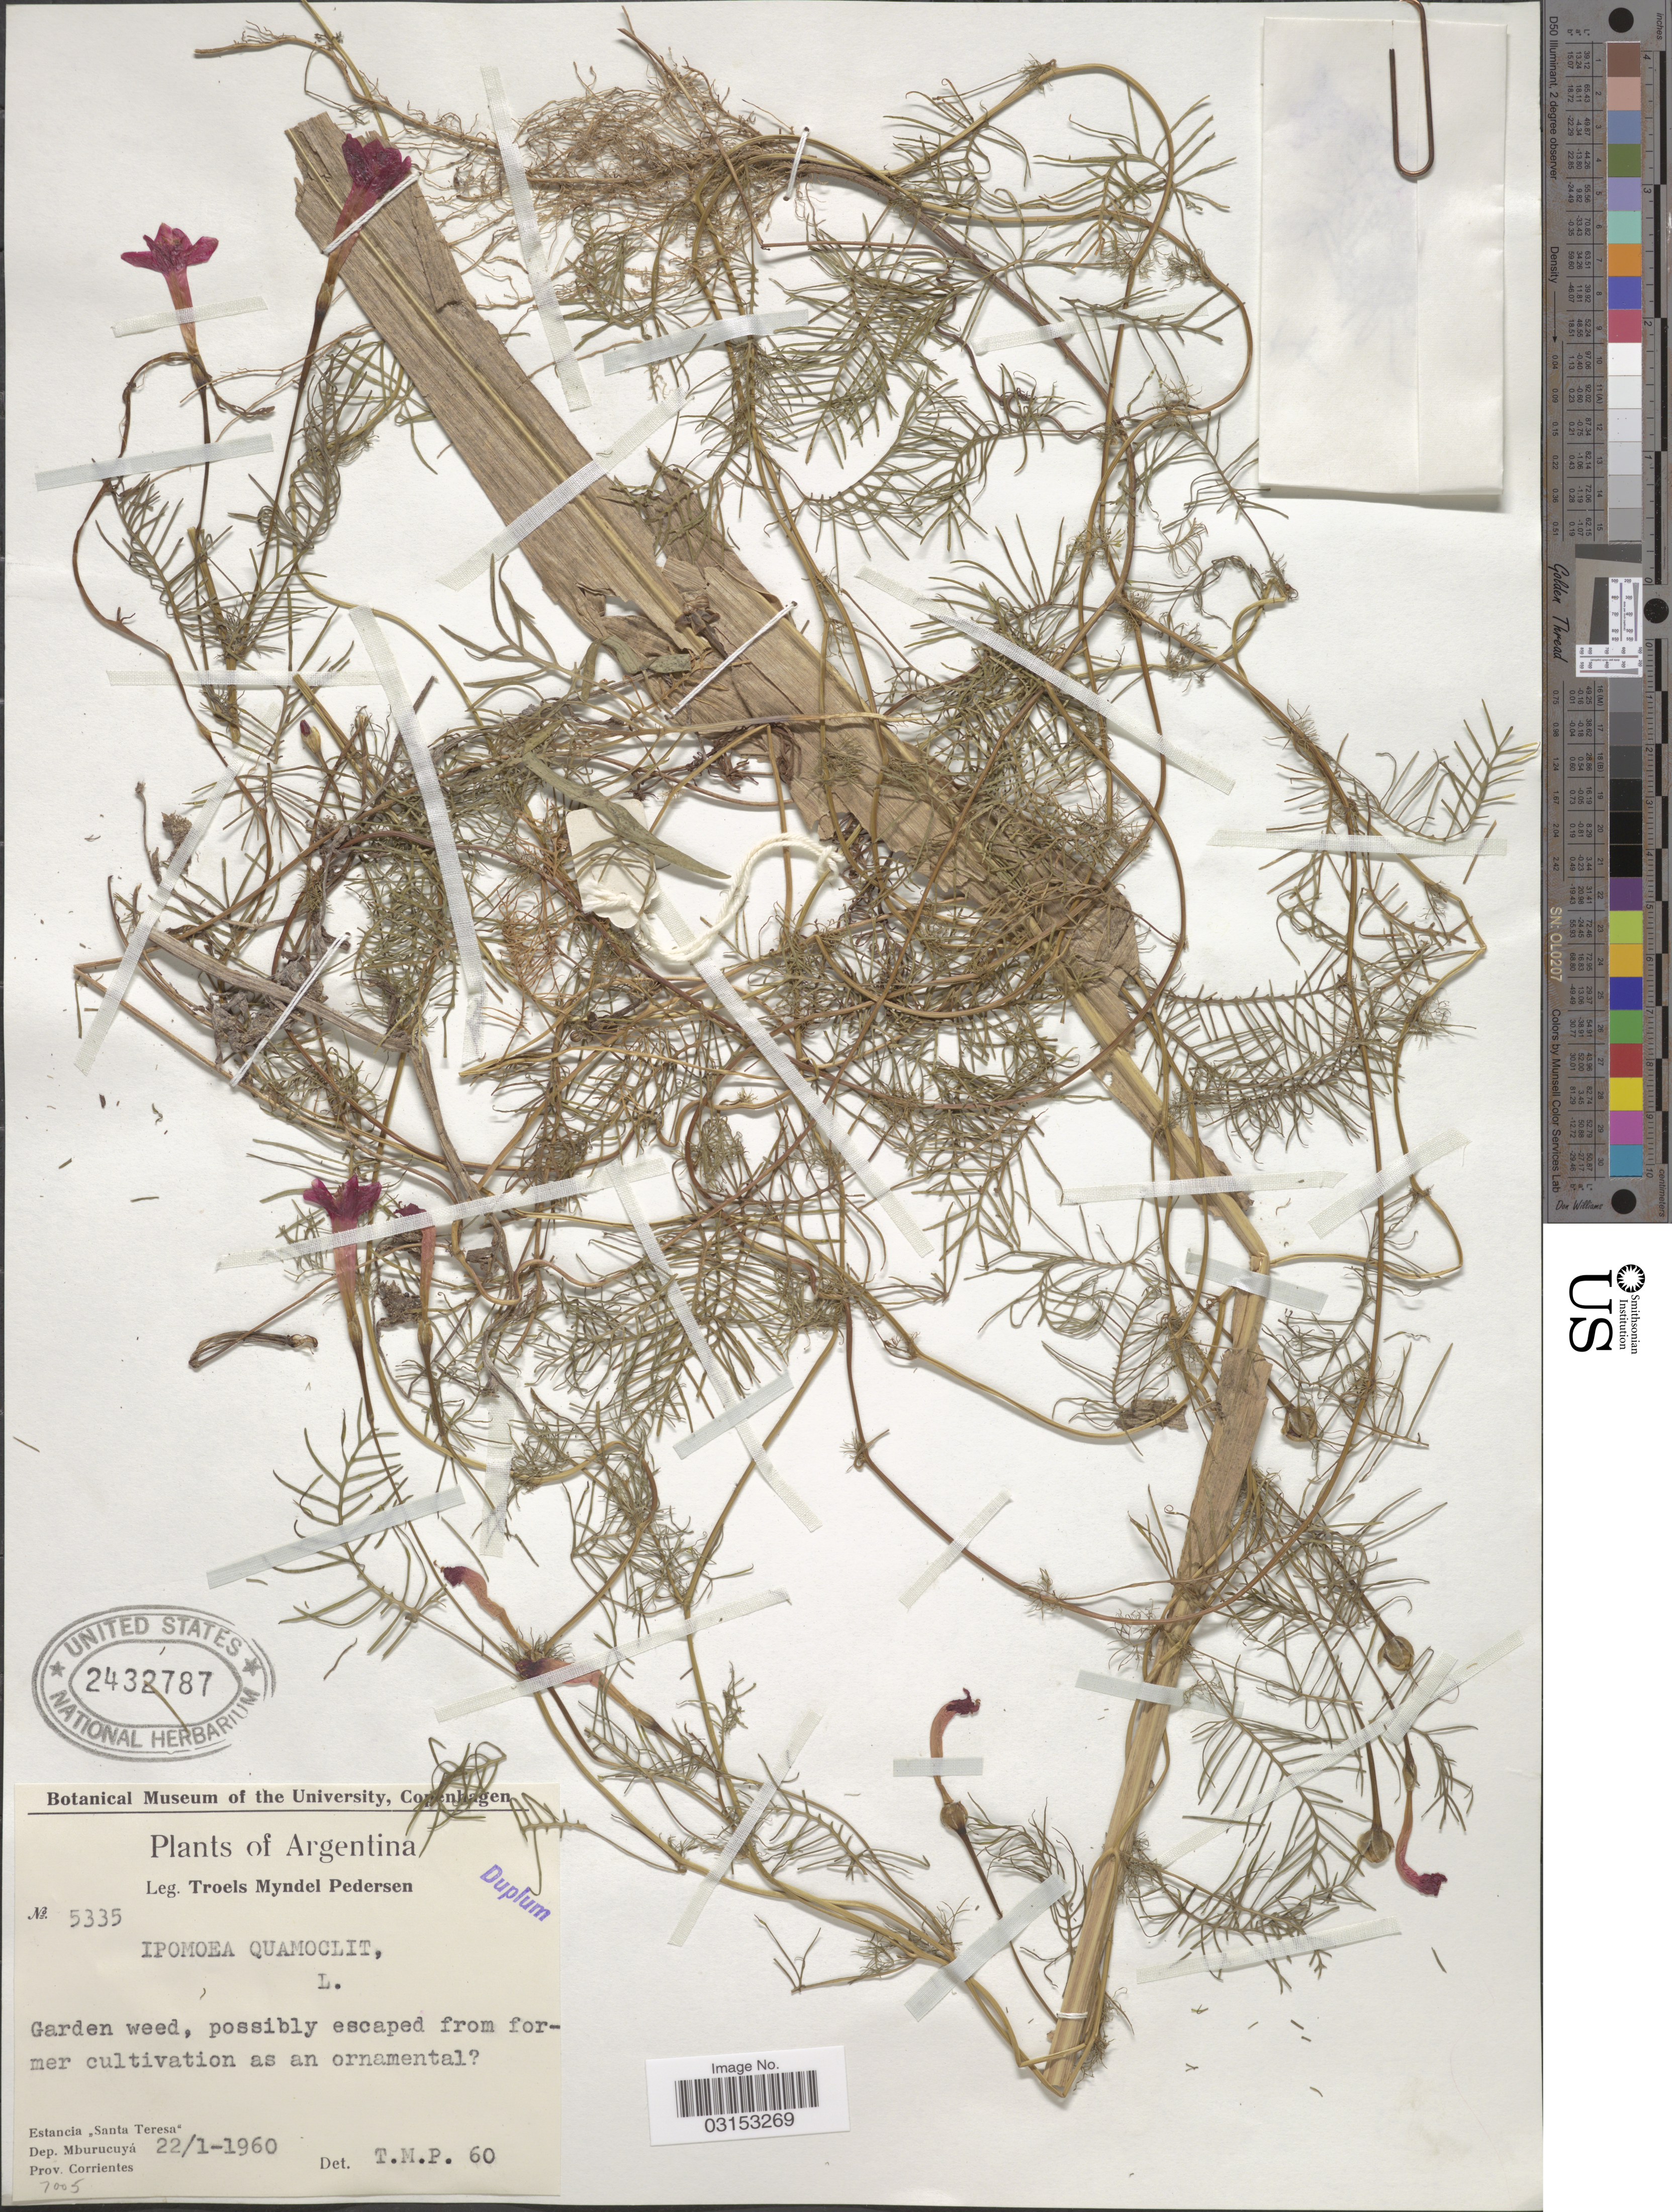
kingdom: Plantae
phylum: Tracheophyta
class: Magnoliopsida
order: Solanales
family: Convolvulaceae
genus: Ipomoea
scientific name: Ipomoea quamoclit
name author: L.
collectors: T. Pederson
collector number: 5335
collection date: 1960-01-22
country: Argentina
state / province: Corrientes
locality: Estancia "Santa Teresa". Dep. Mburucuyá.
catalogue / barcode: US 2432787